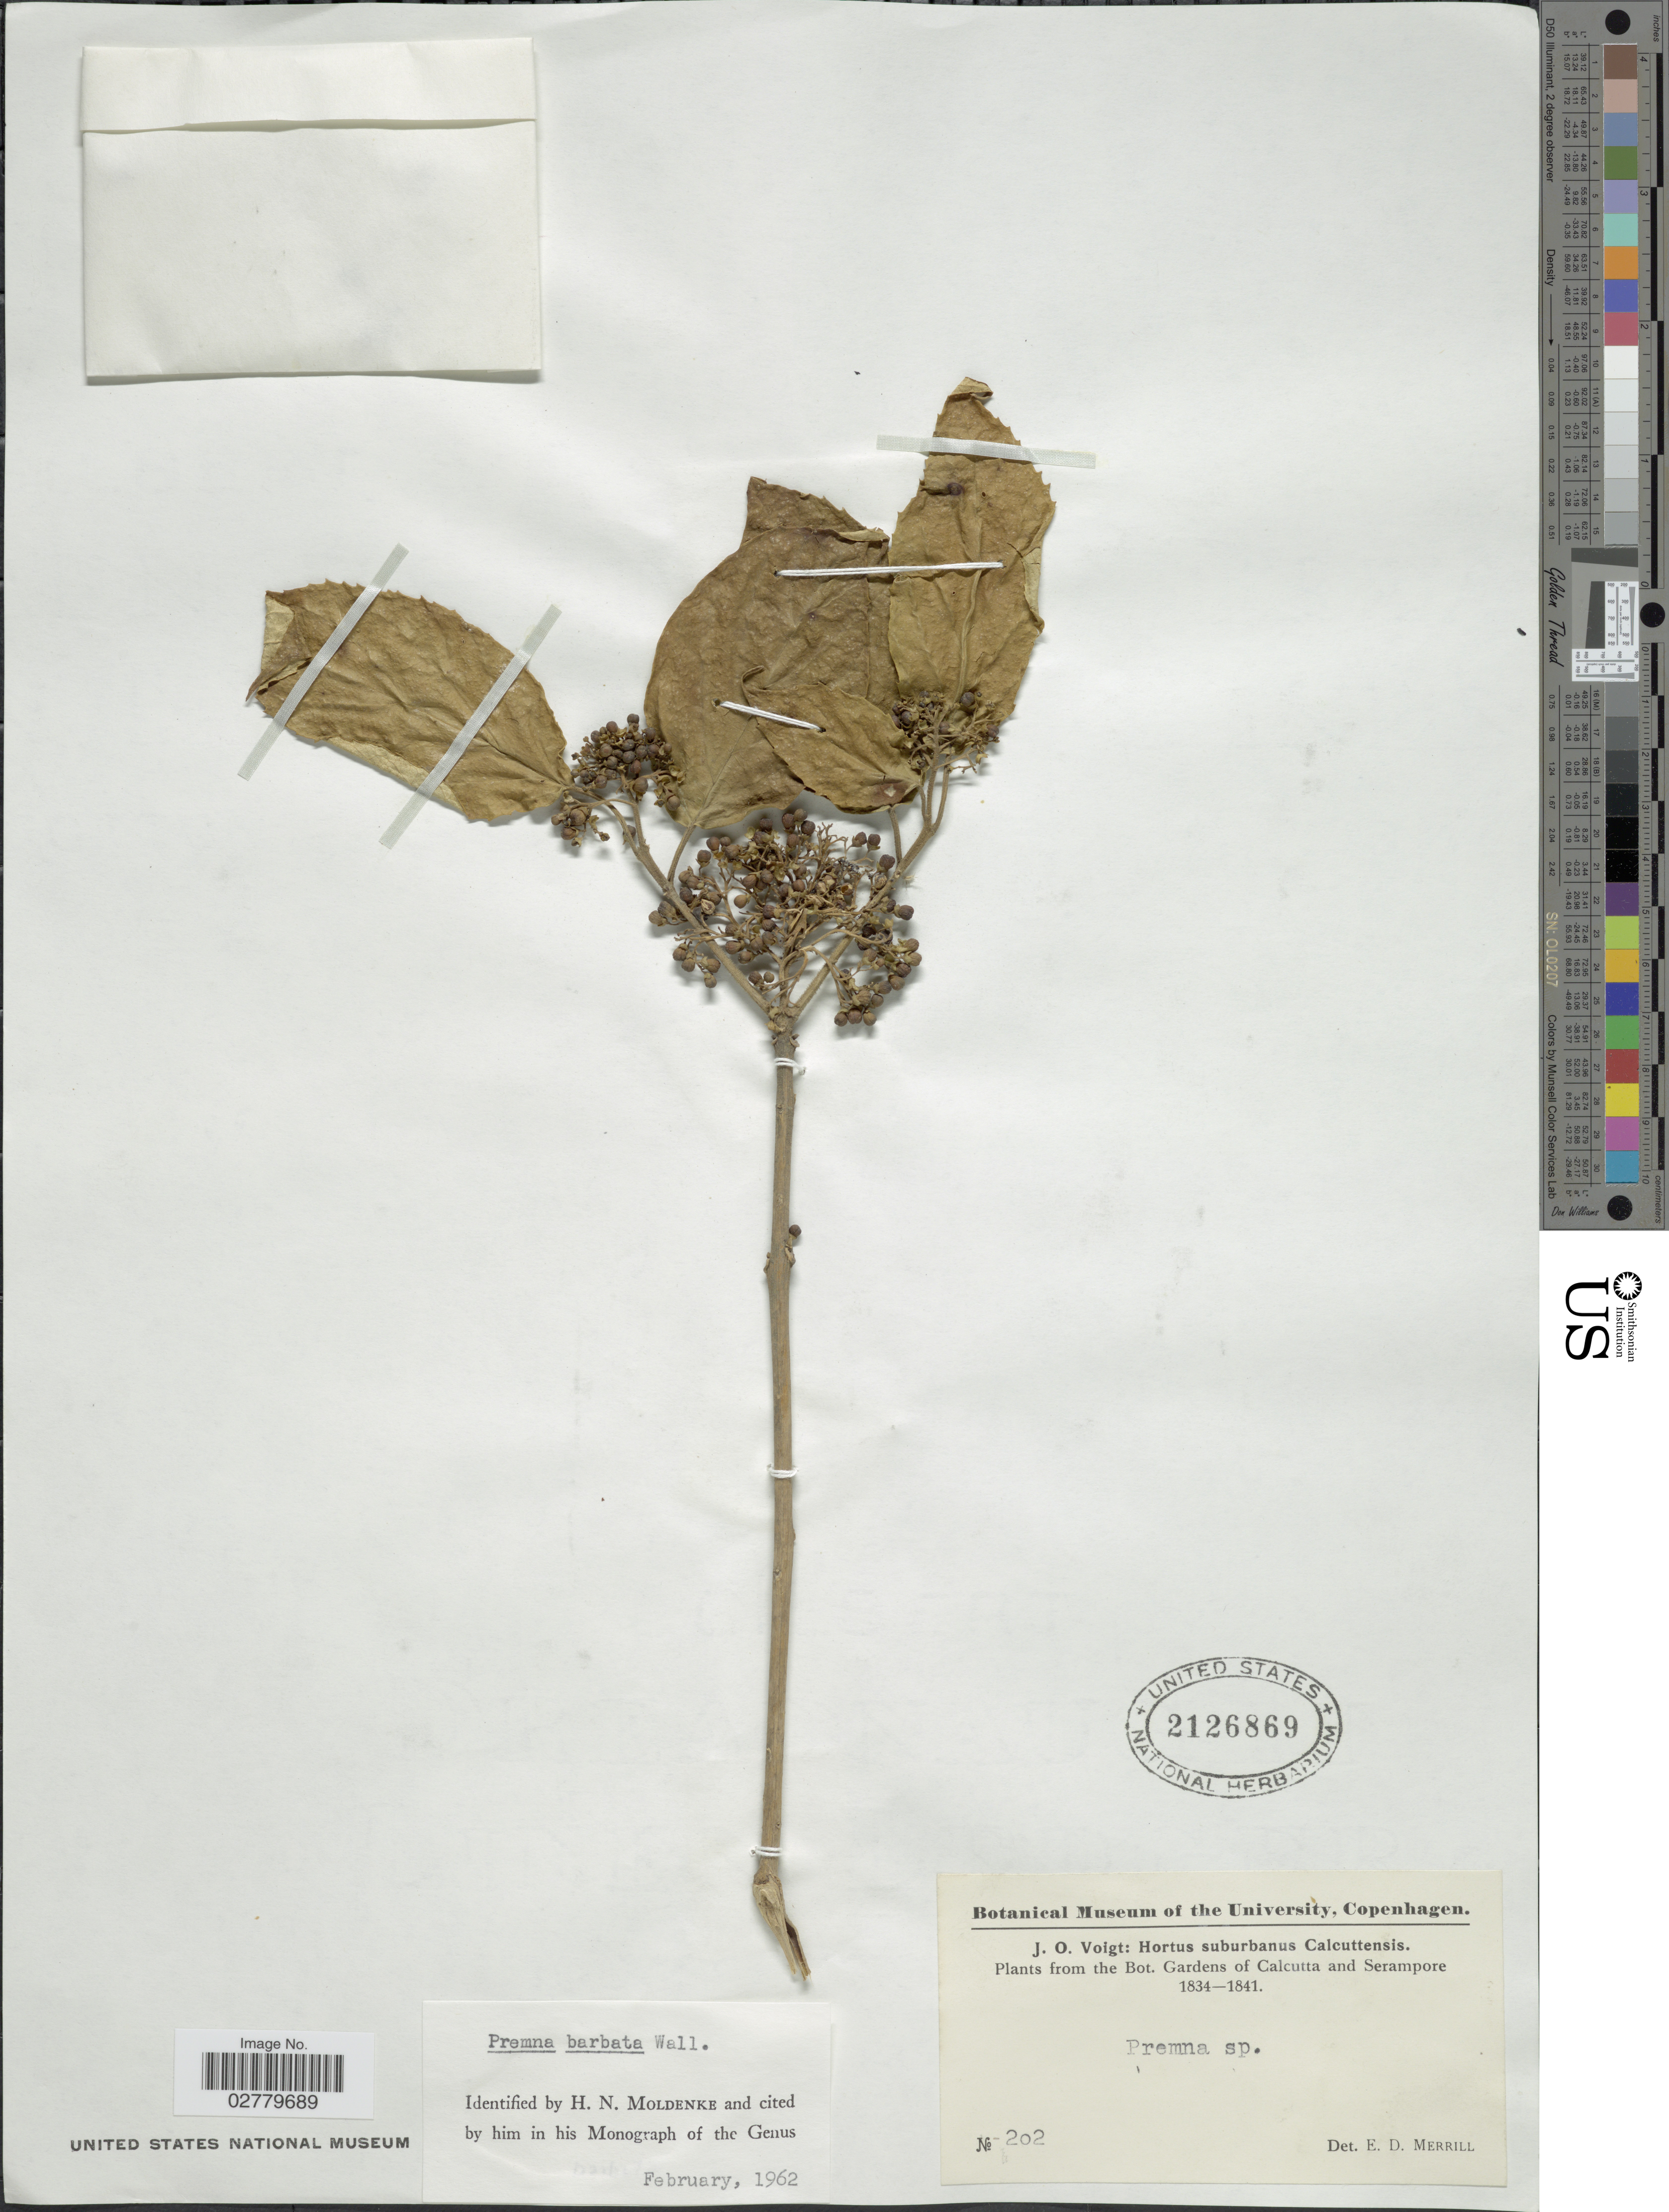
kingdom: Plantae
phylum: Tracheophyta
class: Magnoliopsida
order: Lamiales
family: Lamiaceae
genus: Premna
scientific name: Premna barbata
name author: Wall. ex Schauer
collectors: J. O. Voigt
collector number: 202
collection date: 1834/1841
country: India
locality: Bot. Gardens of Calcutta and Serampore.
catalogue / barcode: US 2126869